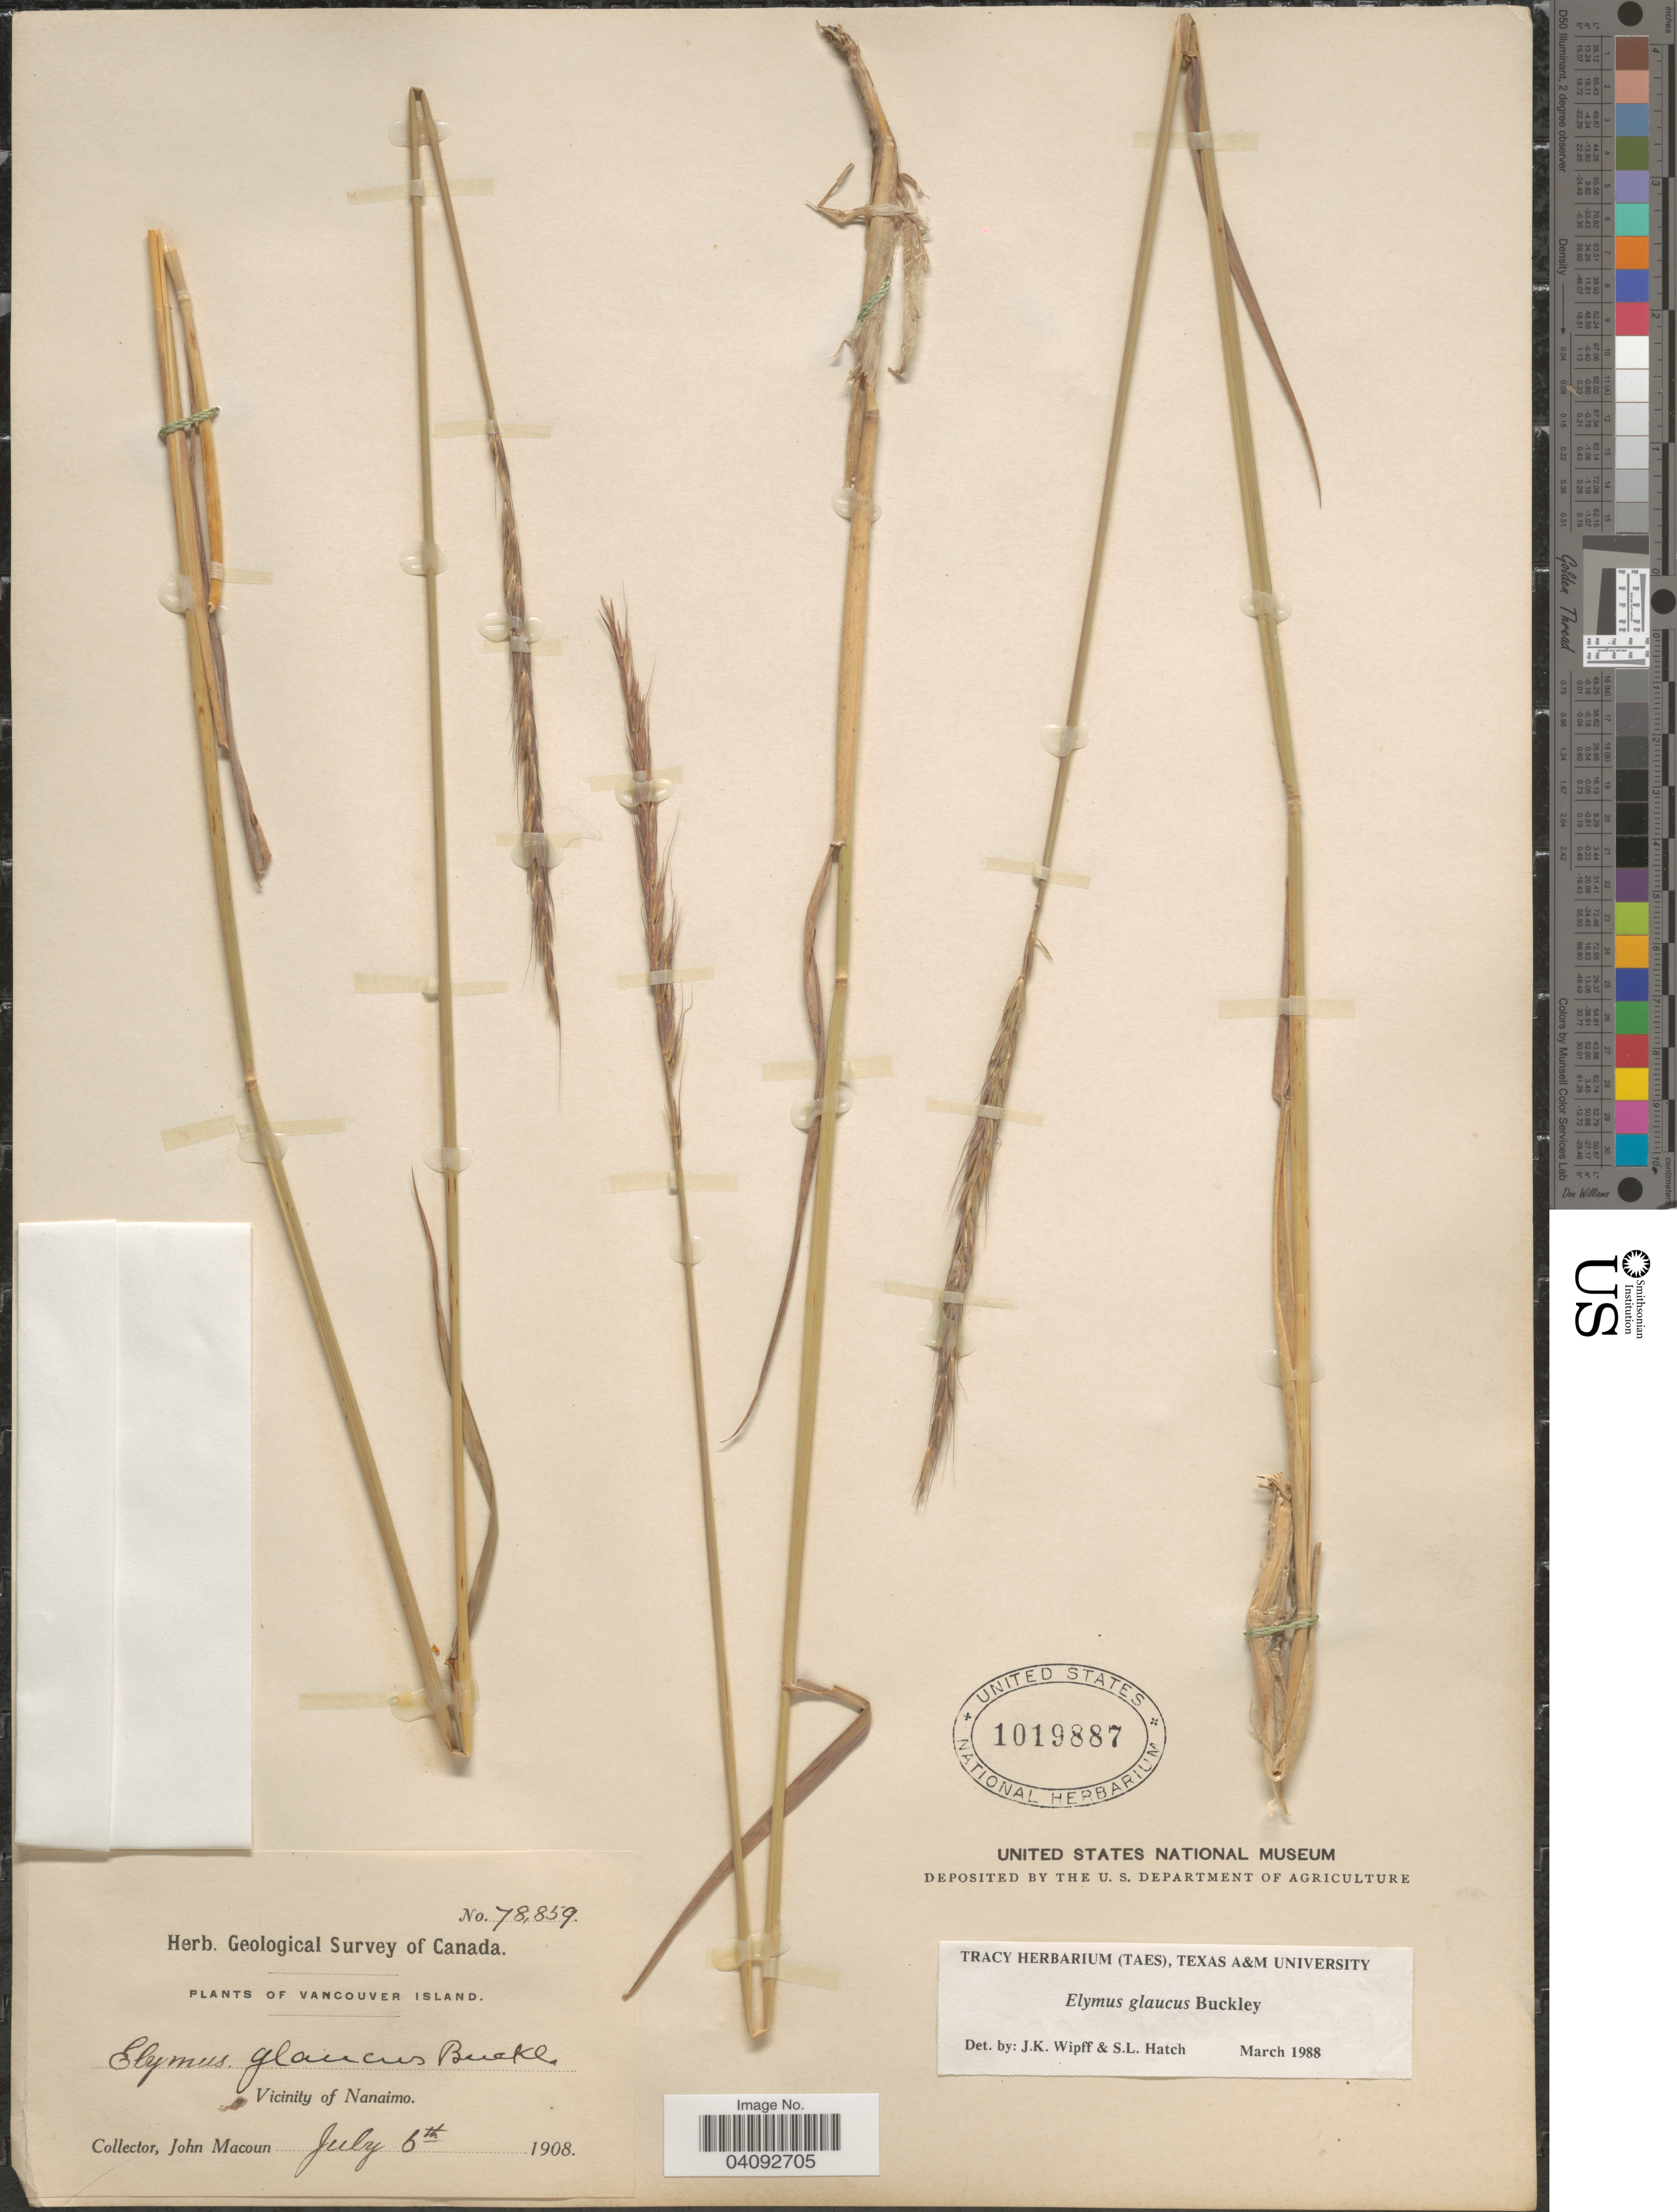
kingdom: Plantae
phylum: Tracheophyta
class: Liliopsida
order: Poales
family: Poaceae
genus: Elymus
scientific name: Elymus glabriflorus var. glabriflorus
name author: (Vasey ex L.H. Dewey) Scribn. & C.R. Ball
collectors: J. Macoun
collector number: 78859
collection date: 1908-07-06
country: Canada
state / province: British Columbia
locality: Geological Survey of Canada. Vancouver Island. Vicinity of Nanaimo.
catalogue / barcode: US 1019887